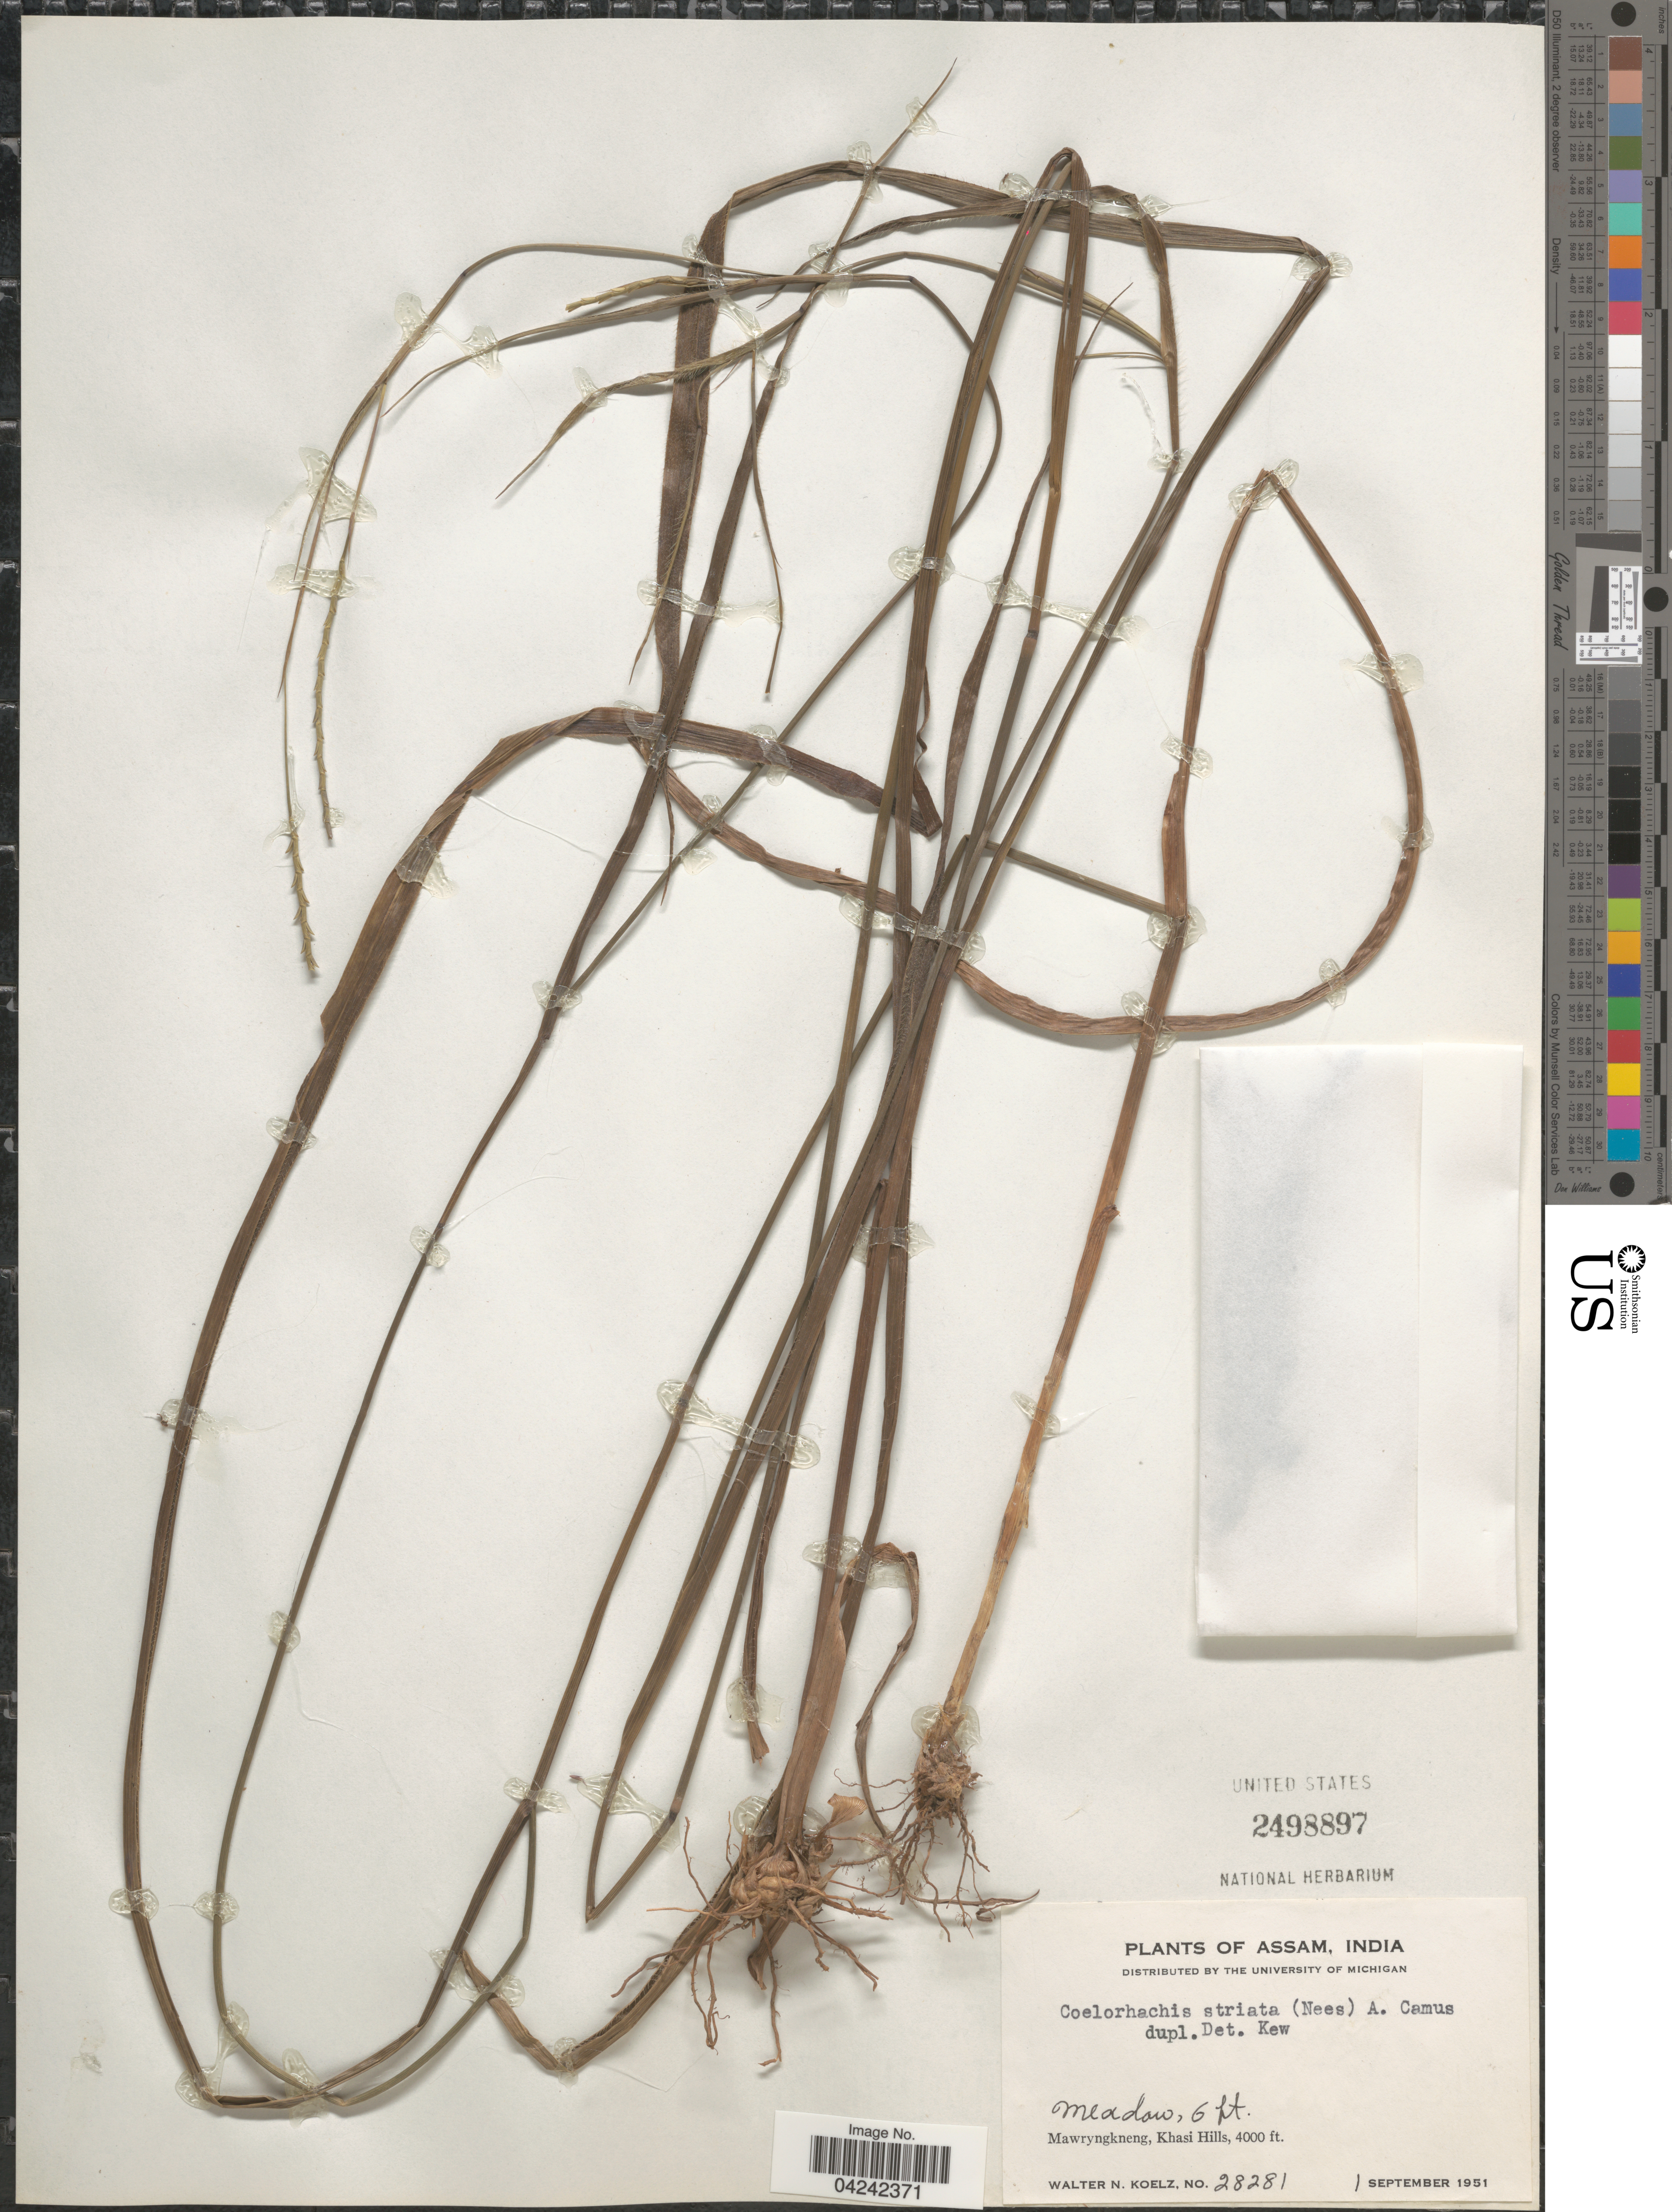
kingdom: Plantae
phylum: Tracheophyta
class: Liliopsida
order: Poales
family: Poaceae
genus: Rottboellia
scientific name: Rottboellia striata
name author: Nees ex Steud.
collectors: W. N. Koelz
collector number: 28281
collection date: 1951-09-01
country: India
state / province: Meghalaya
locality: Mawryngkneng, Khasi Hills.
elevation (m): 1219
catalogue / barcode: US 2498897